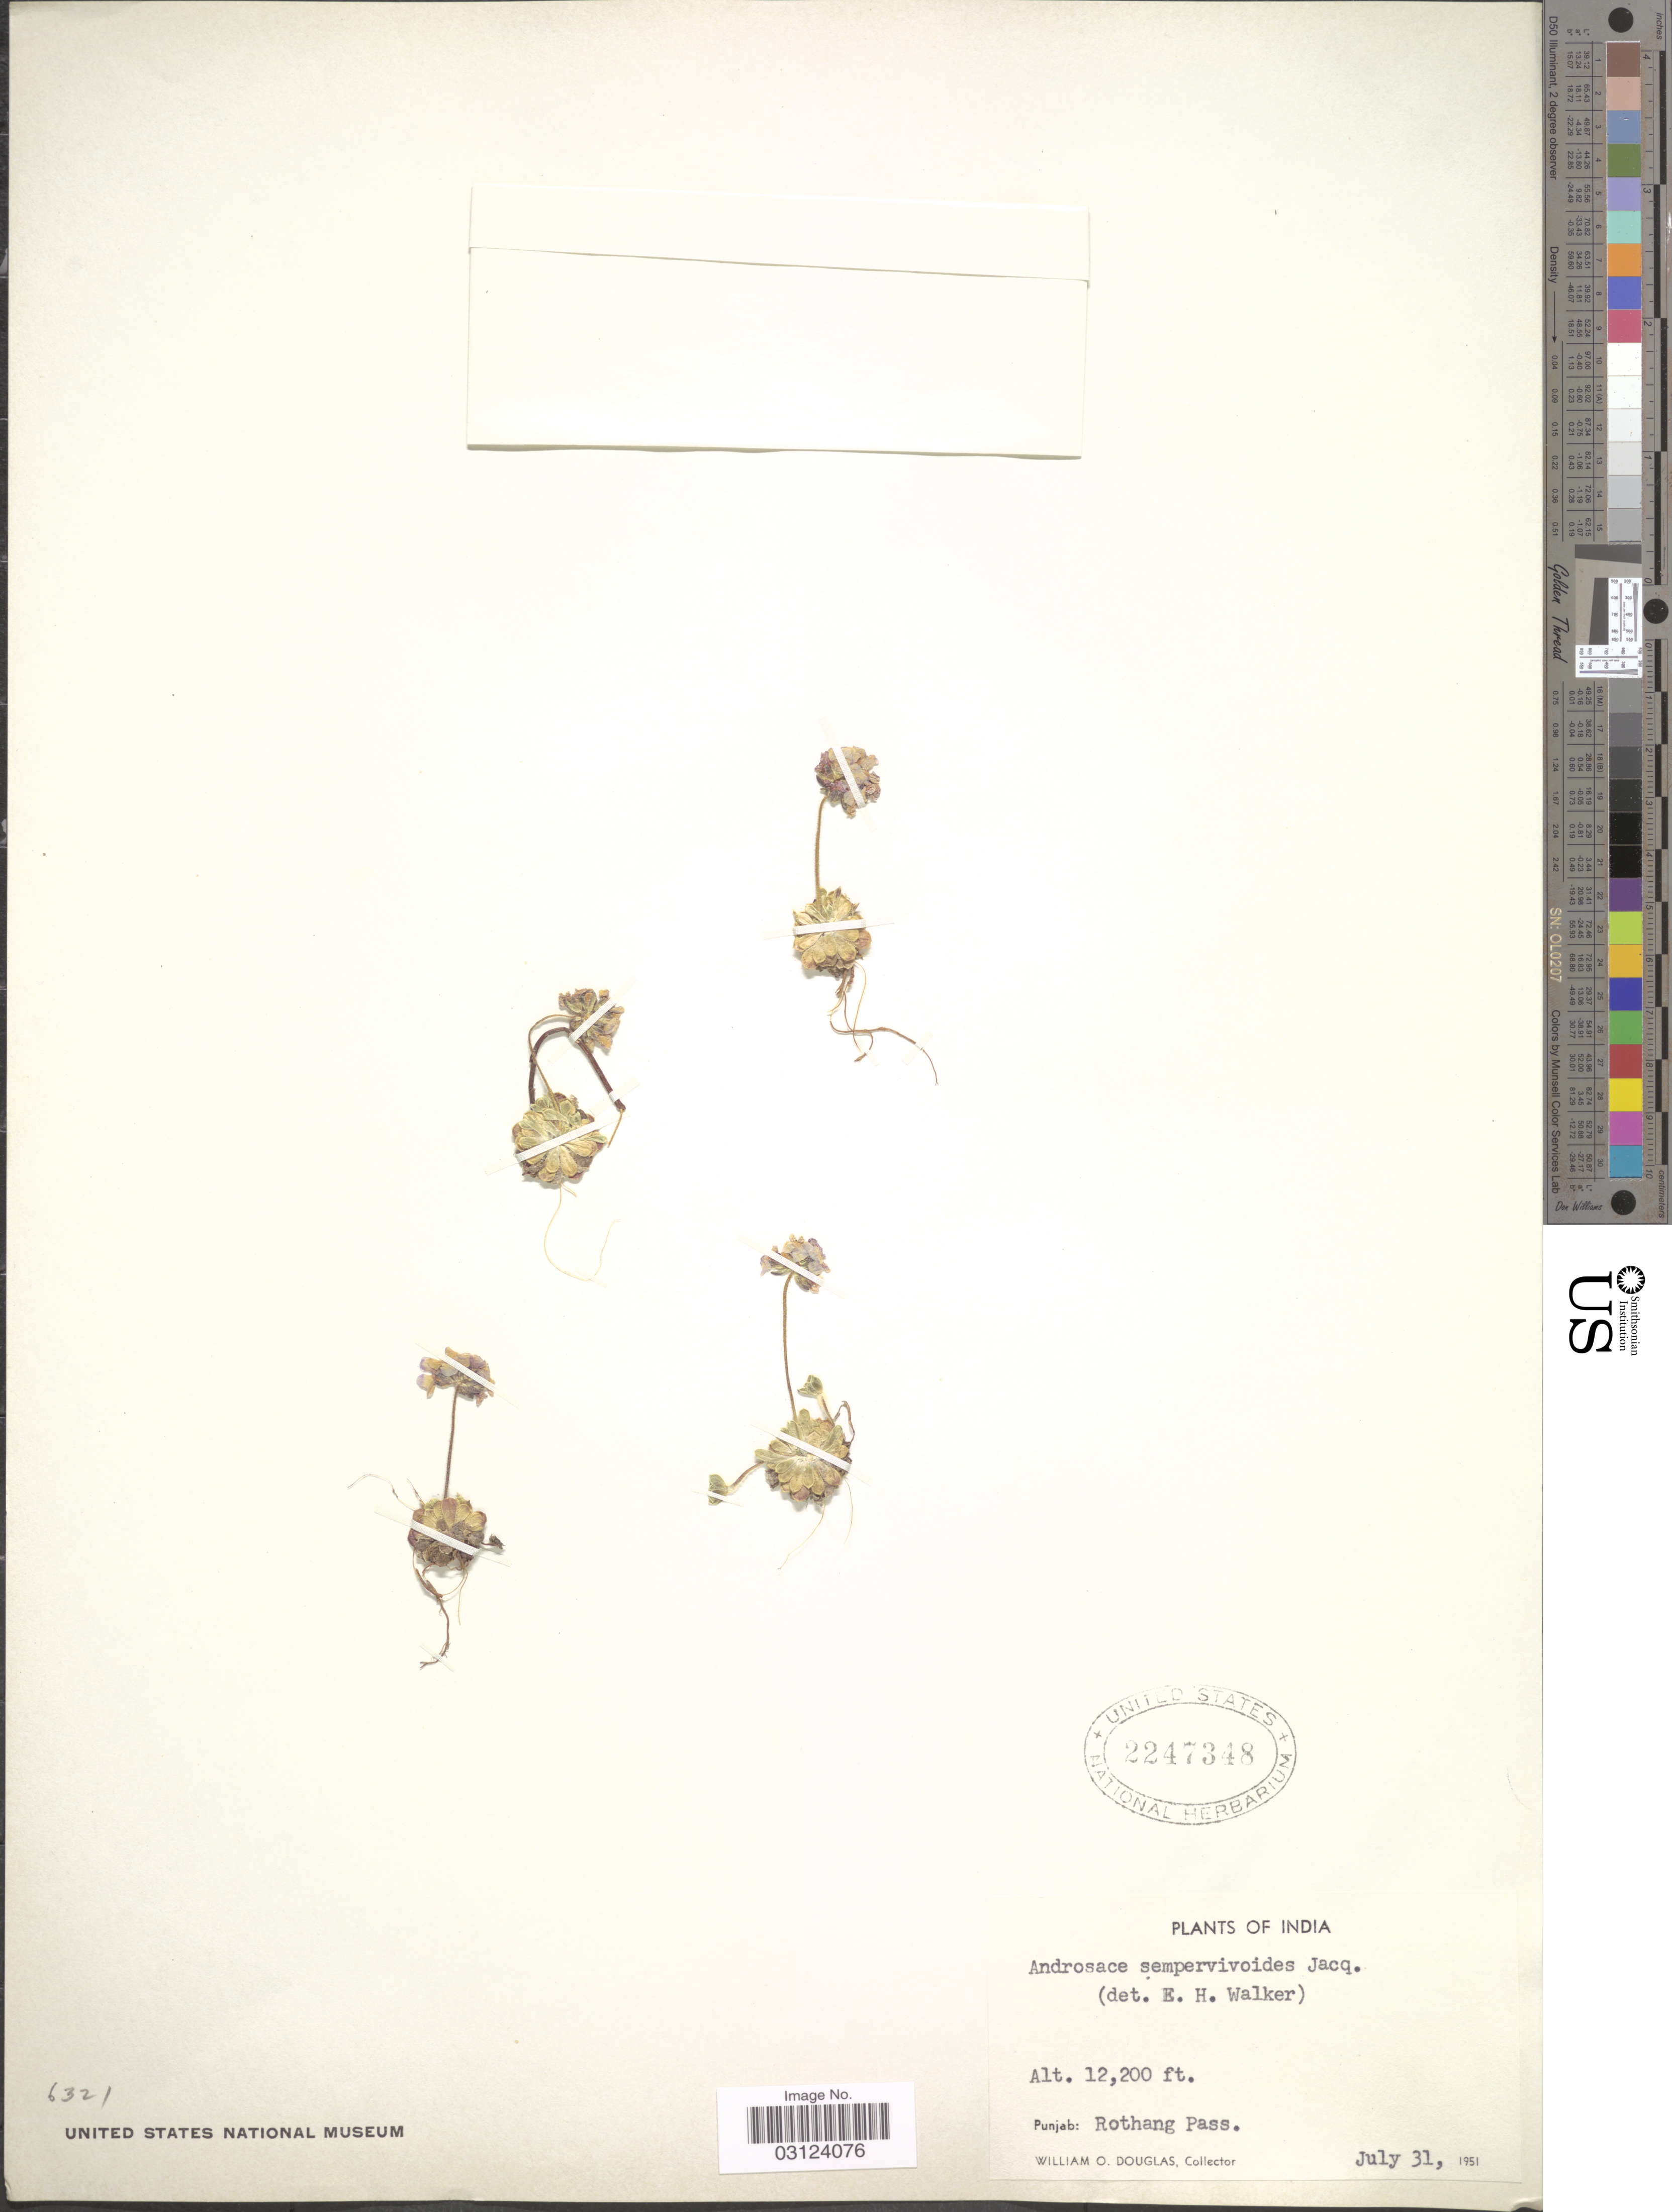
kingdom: Plantae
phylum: Tracheophyta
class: Magnoliopsida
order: Ericales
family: Primulaceae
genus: Androsace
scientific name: Androsace sempervivoides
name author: Jacq. ex Duby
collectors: W. Douglas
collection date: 1951-07-31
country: India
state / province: Punjab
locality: Punjavb: Rothang Pass.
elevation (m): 3719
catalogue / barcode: US 2247348